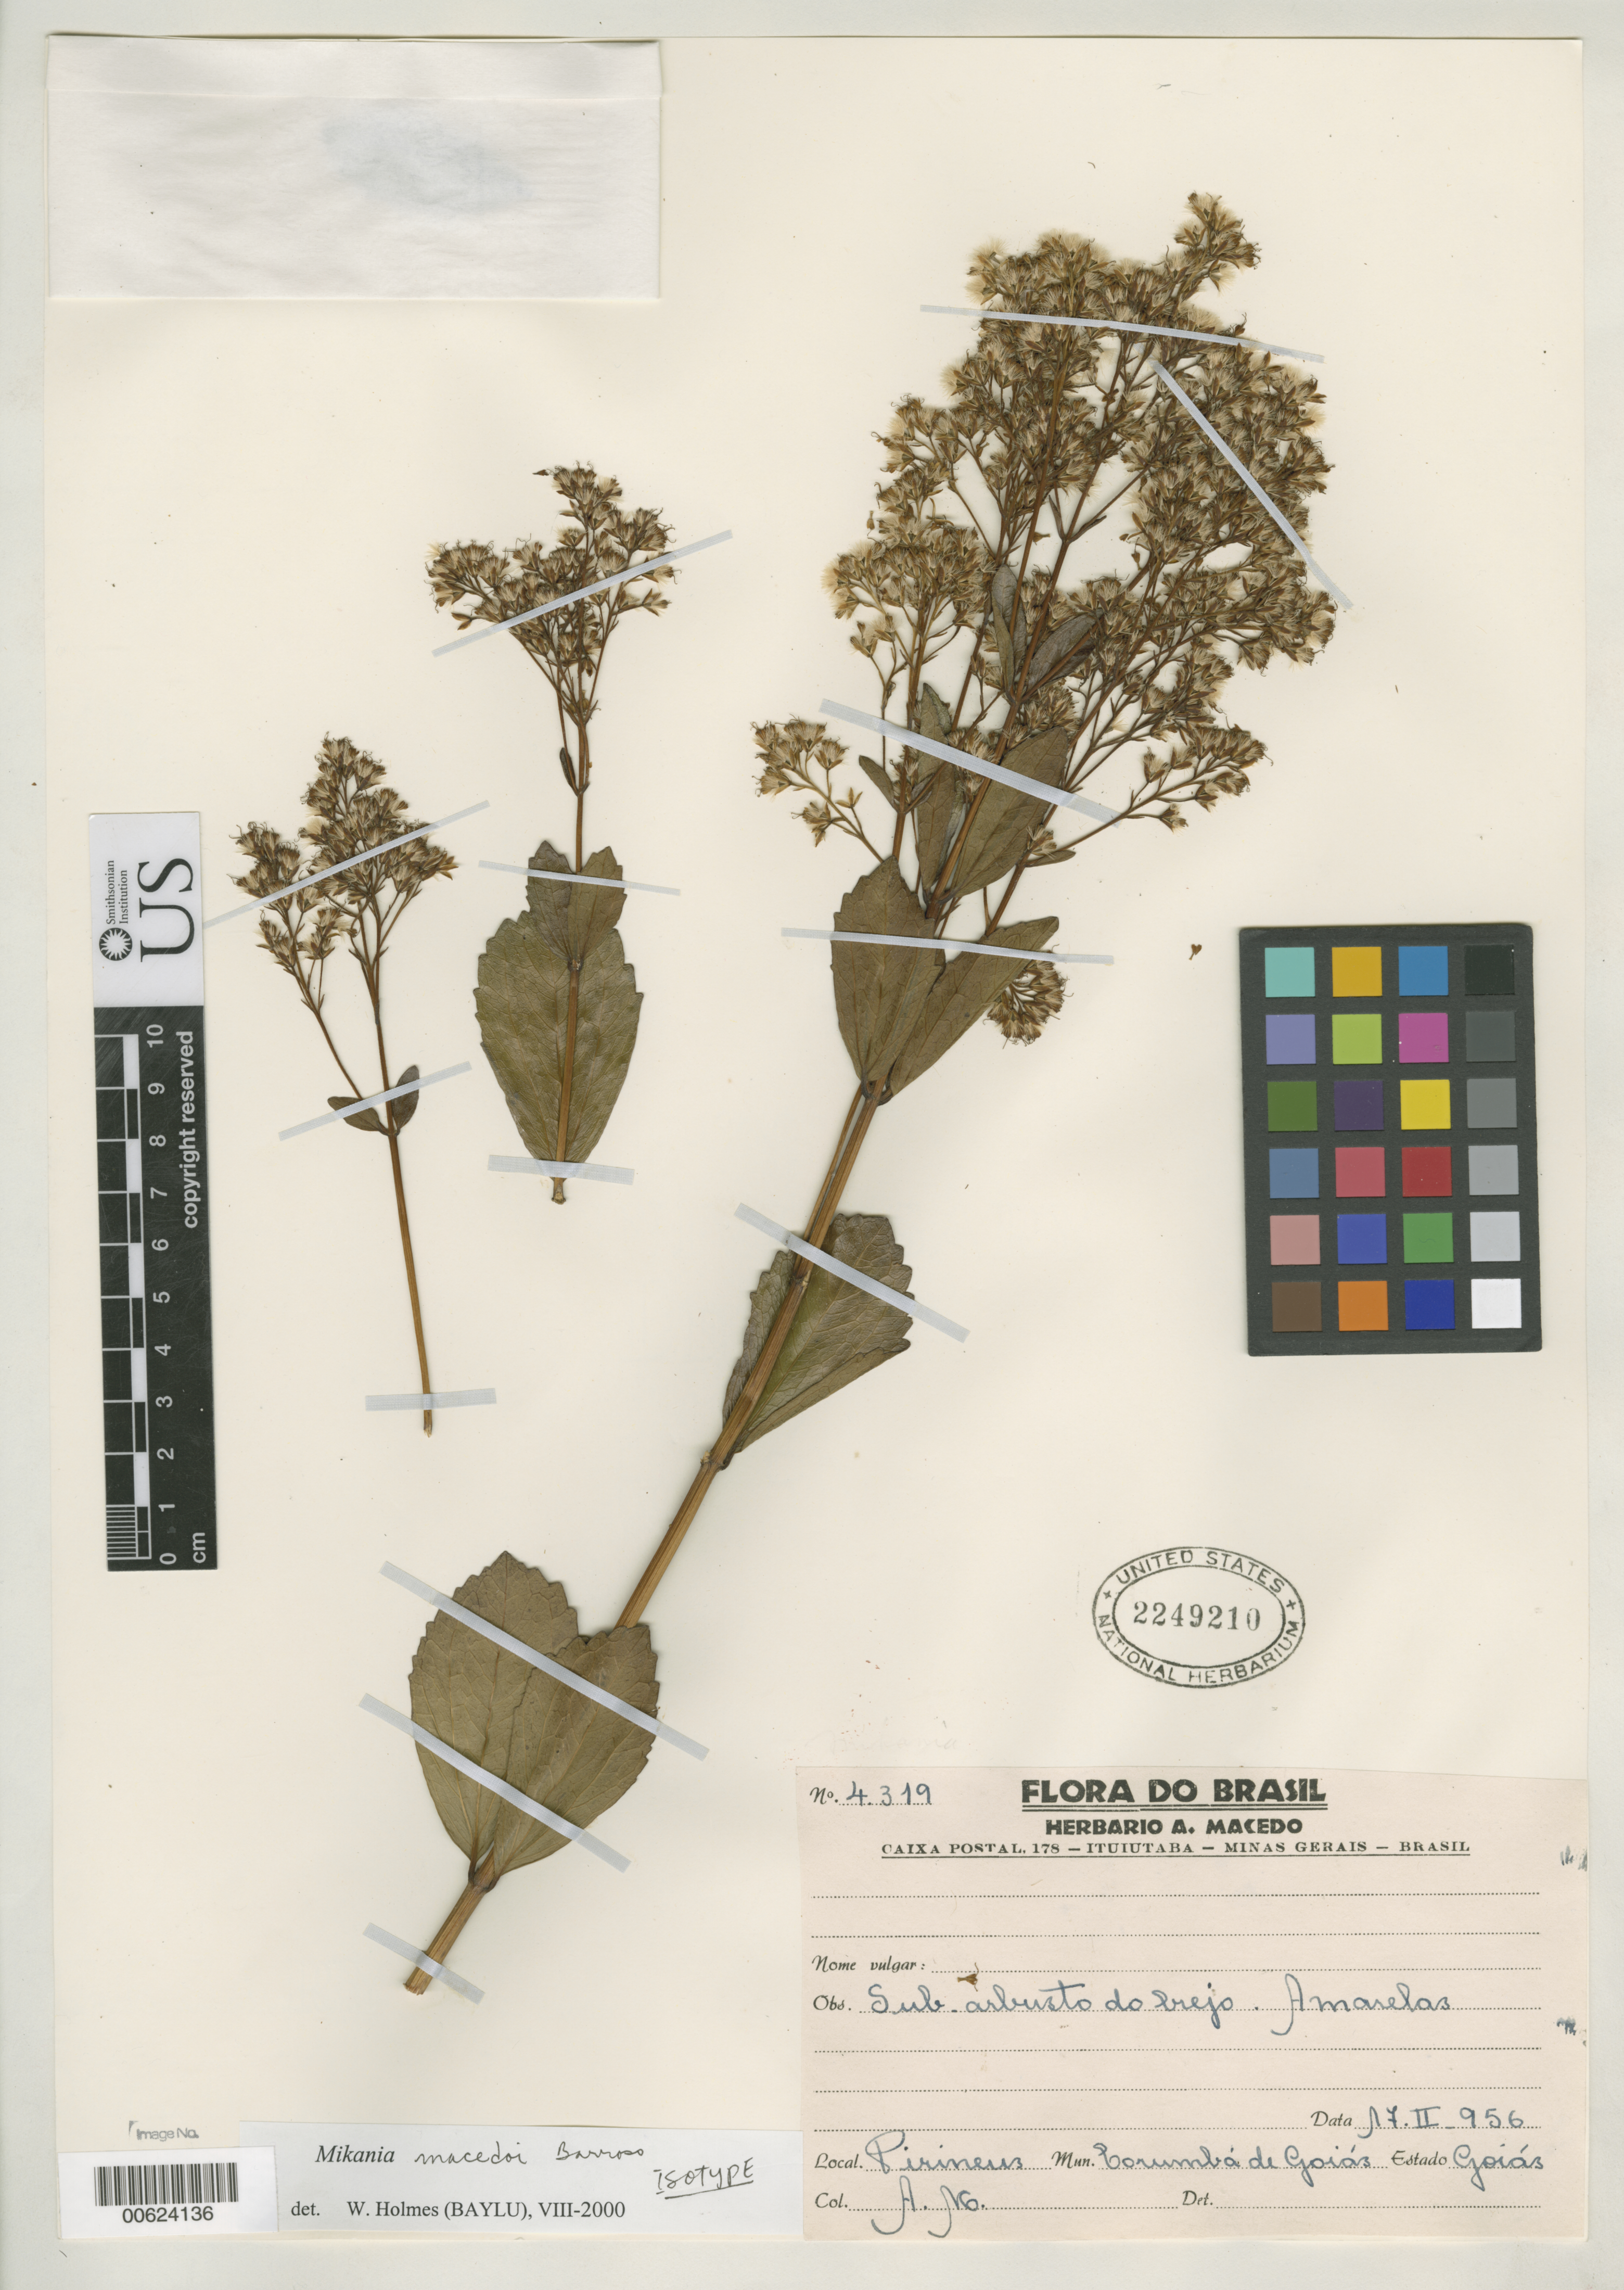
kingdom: Plantae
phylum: Tracheophyta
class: Magnoliopsida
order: Asterales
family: Asteraceae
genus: Mikania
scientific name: Mikania macedoi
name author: G.M. Barroso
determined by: Holmes, W. C., (BAYLU), Baylor University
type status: Isotype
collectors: A. Macedo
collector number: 4319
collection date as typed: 17 Feb 1956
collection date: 1956-02-17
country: Brazil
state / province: Goiás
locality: Corumbá de Goiás, Pirineus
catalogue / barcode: US 2249210